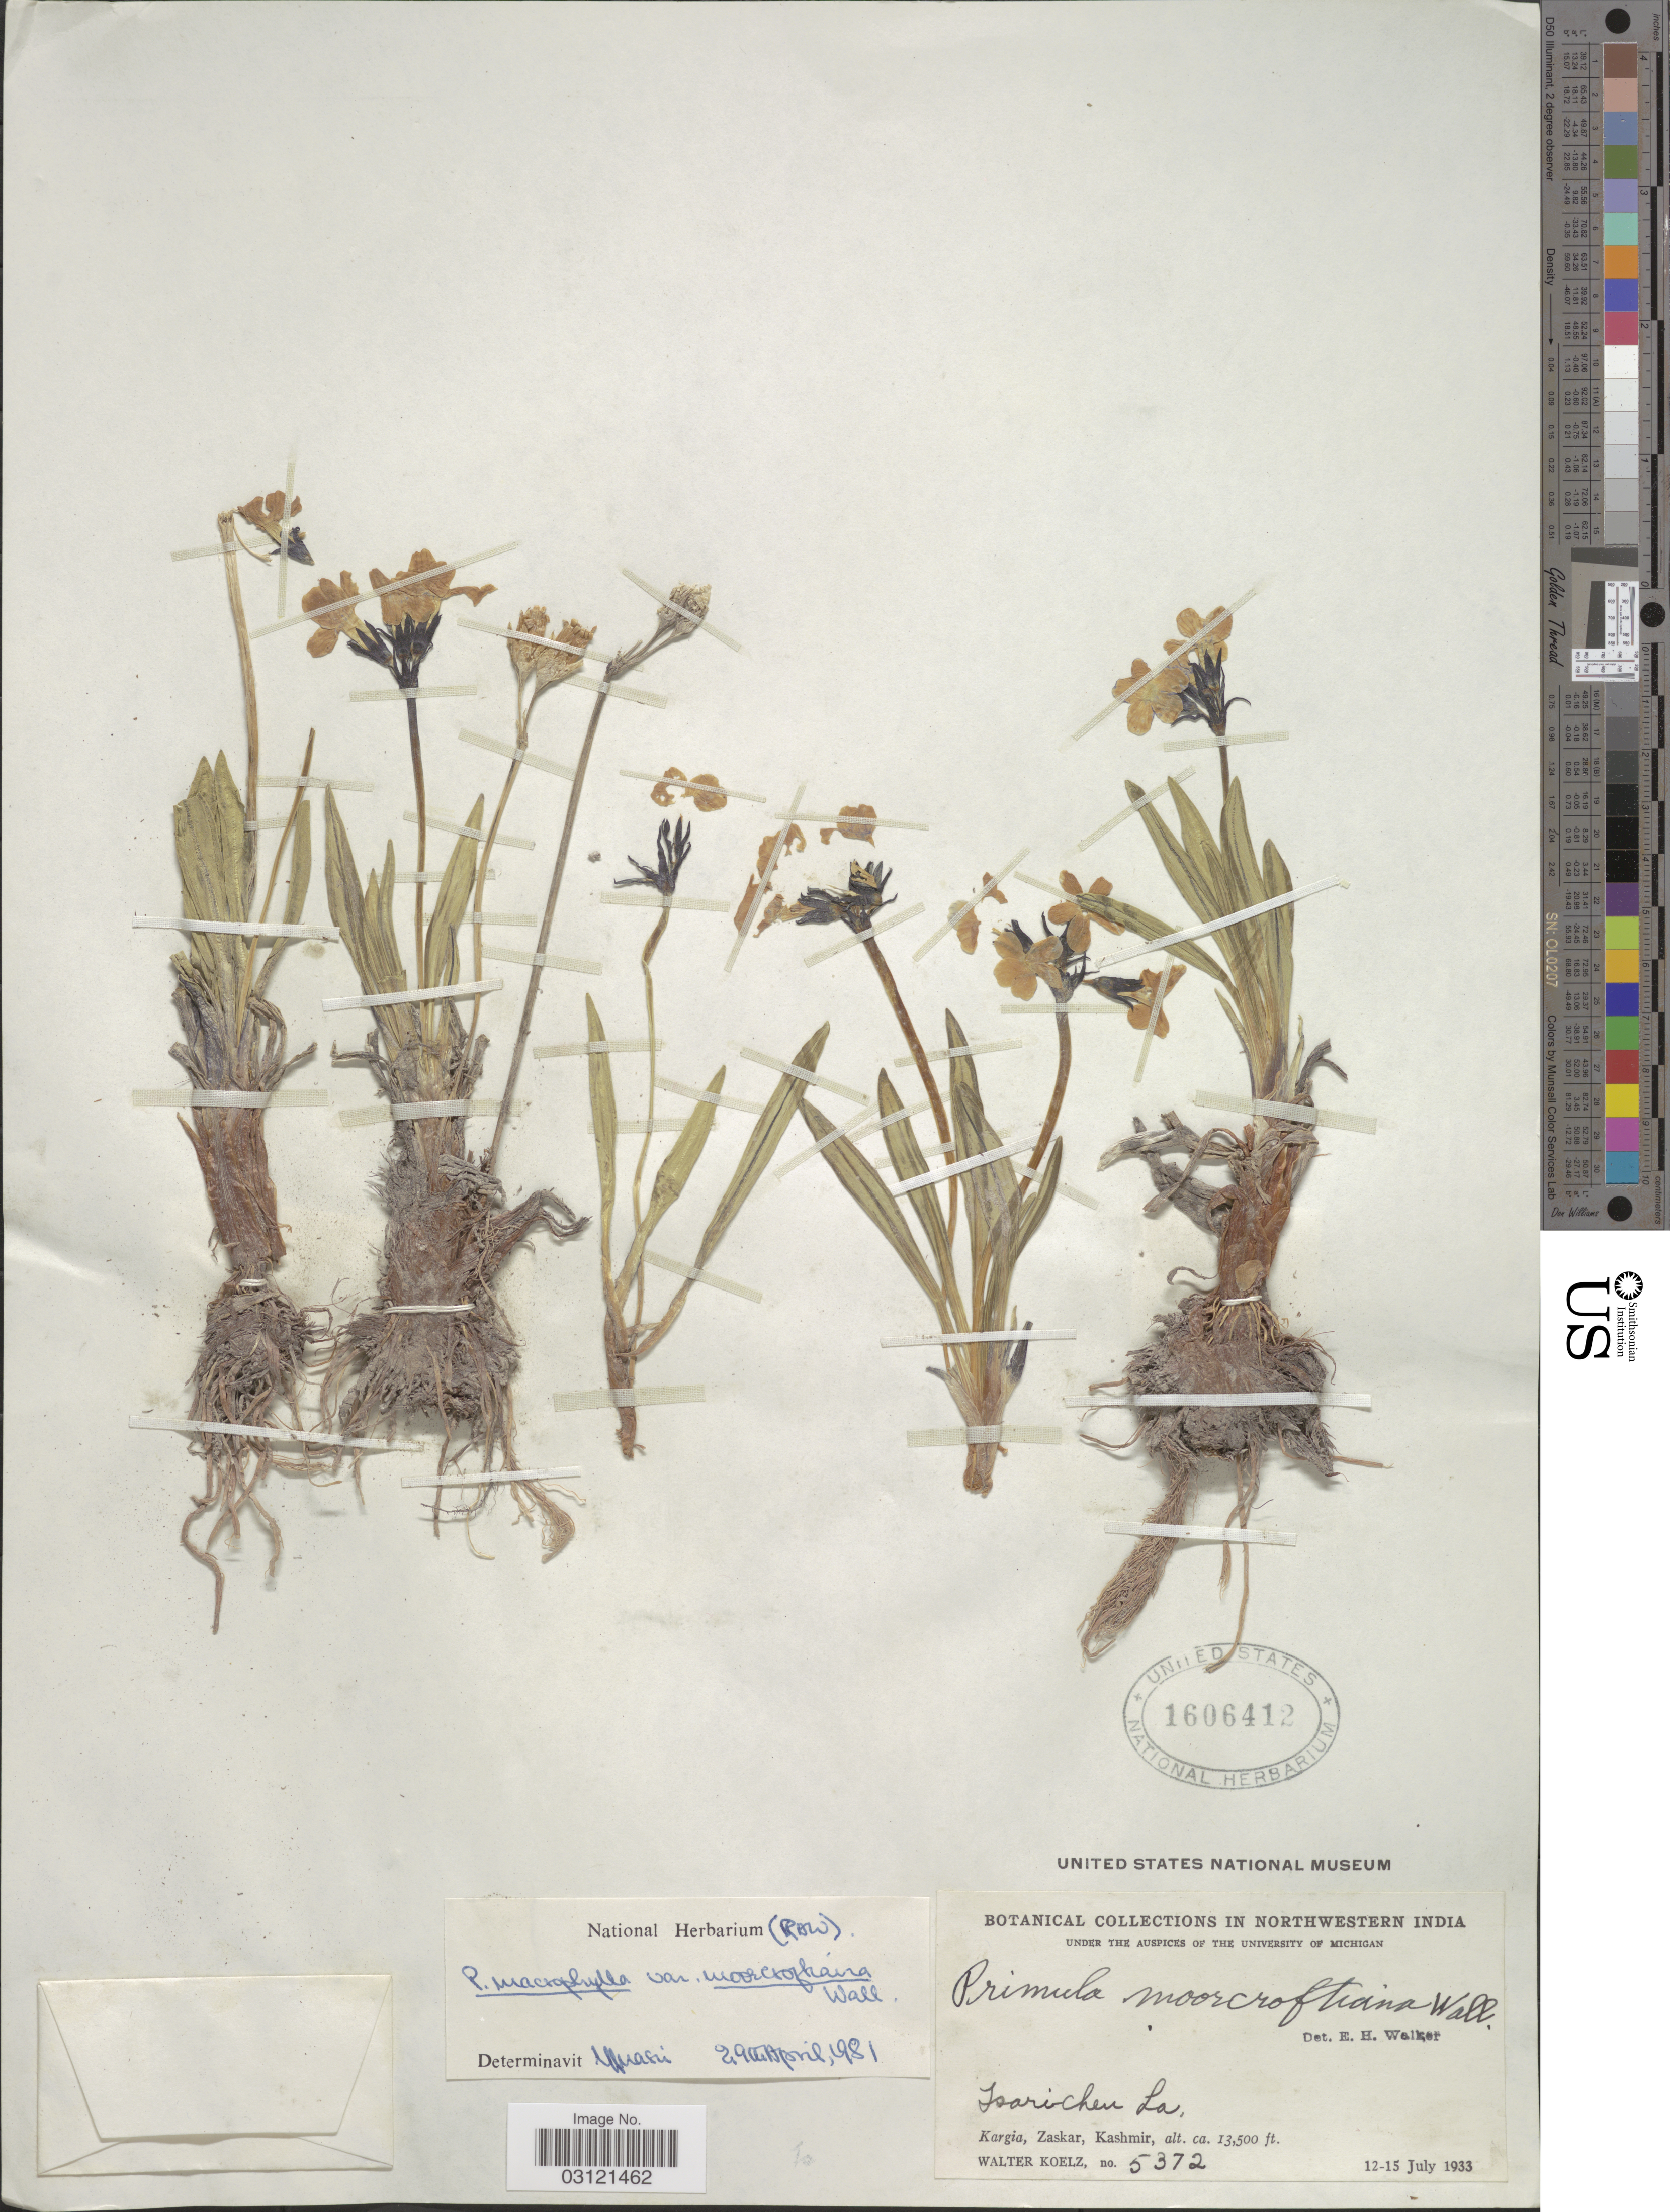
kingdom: Plantae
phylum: Tracheophyta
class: Magnoliopsida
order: Ericales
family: Primulaceae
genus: Primula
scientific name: Primula macrophylla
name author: D. Don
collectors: W. N. Koelz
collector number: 5372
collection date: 1933-07-12/1933-07-15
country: India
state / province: Jammu and Kashmir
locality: Northwestern India. Tsarichen La. Kargia, Zaskar, Kashmir.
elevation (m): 4115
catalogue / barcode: US 1606412